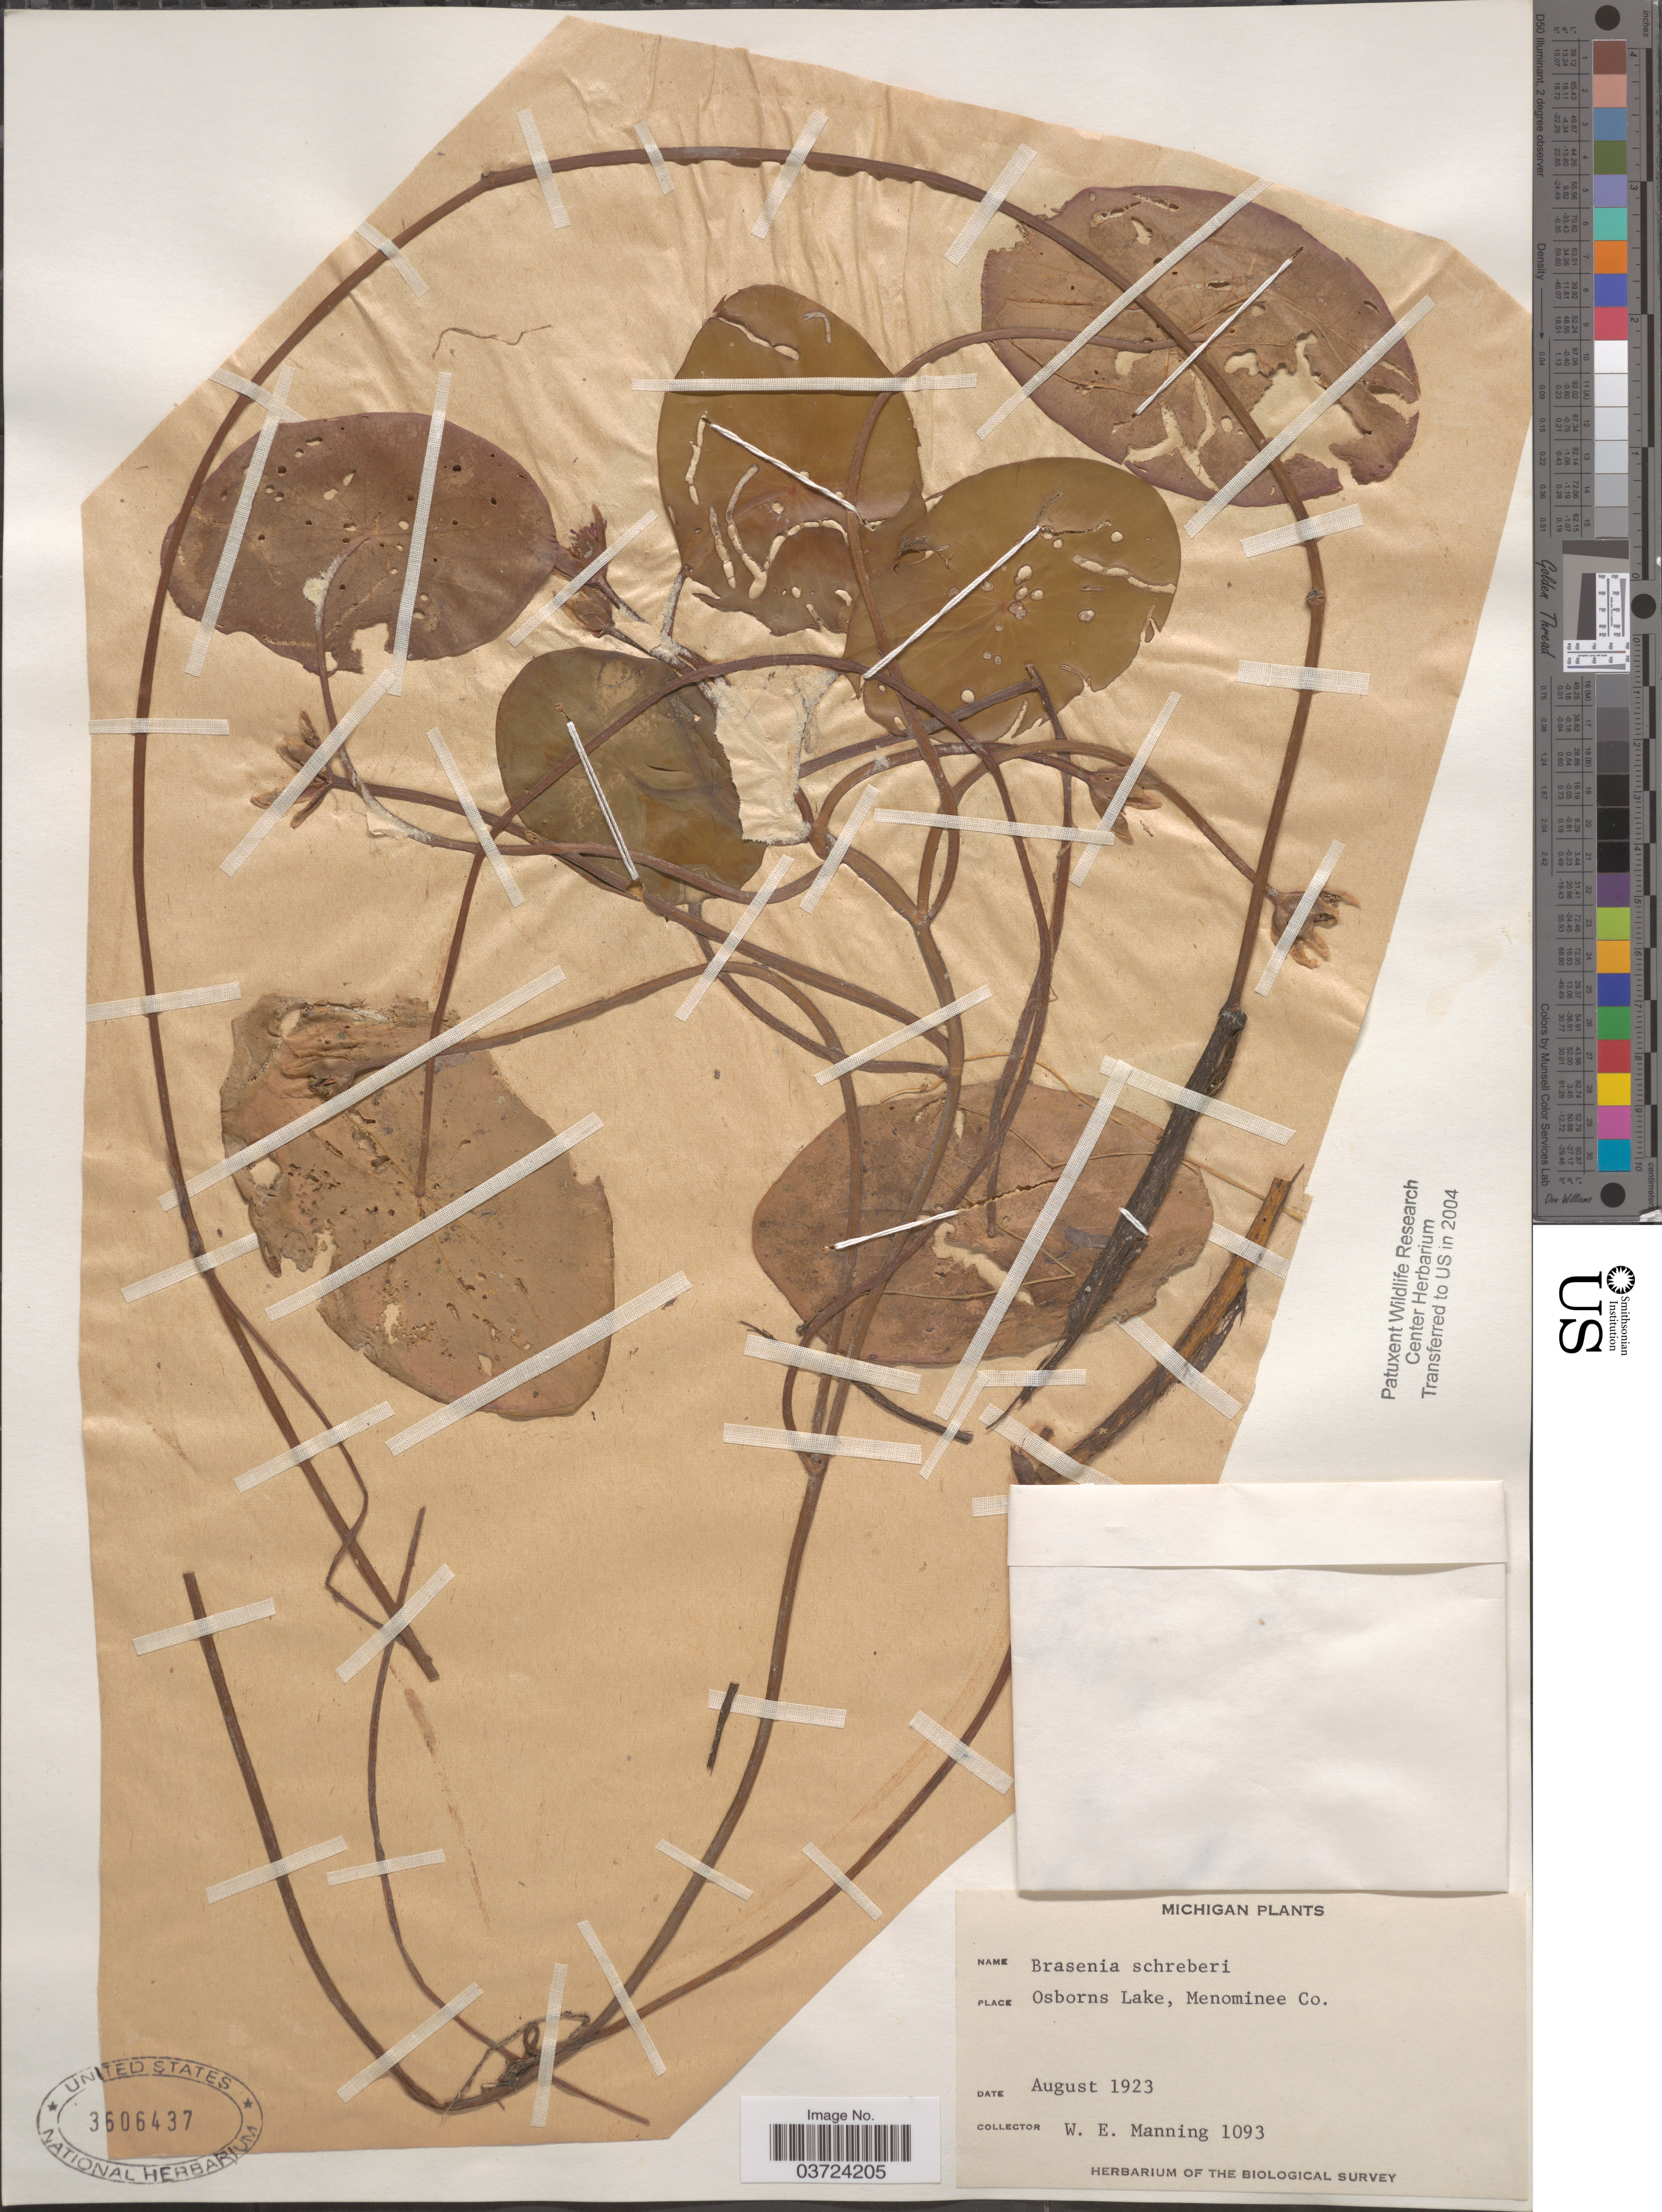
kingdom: Plantae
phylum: Tracheophyta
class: Magnoliopsida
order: Nymphaeales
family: Cabombaceae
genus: Brasenia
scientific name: Brasenia schreberi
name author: J.F. Gmel.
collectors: W. Manning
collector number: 1093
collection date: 1923-08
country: United States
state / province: Michigan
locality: Osborns Lake, Menominee Co.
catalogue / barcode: US 3606437